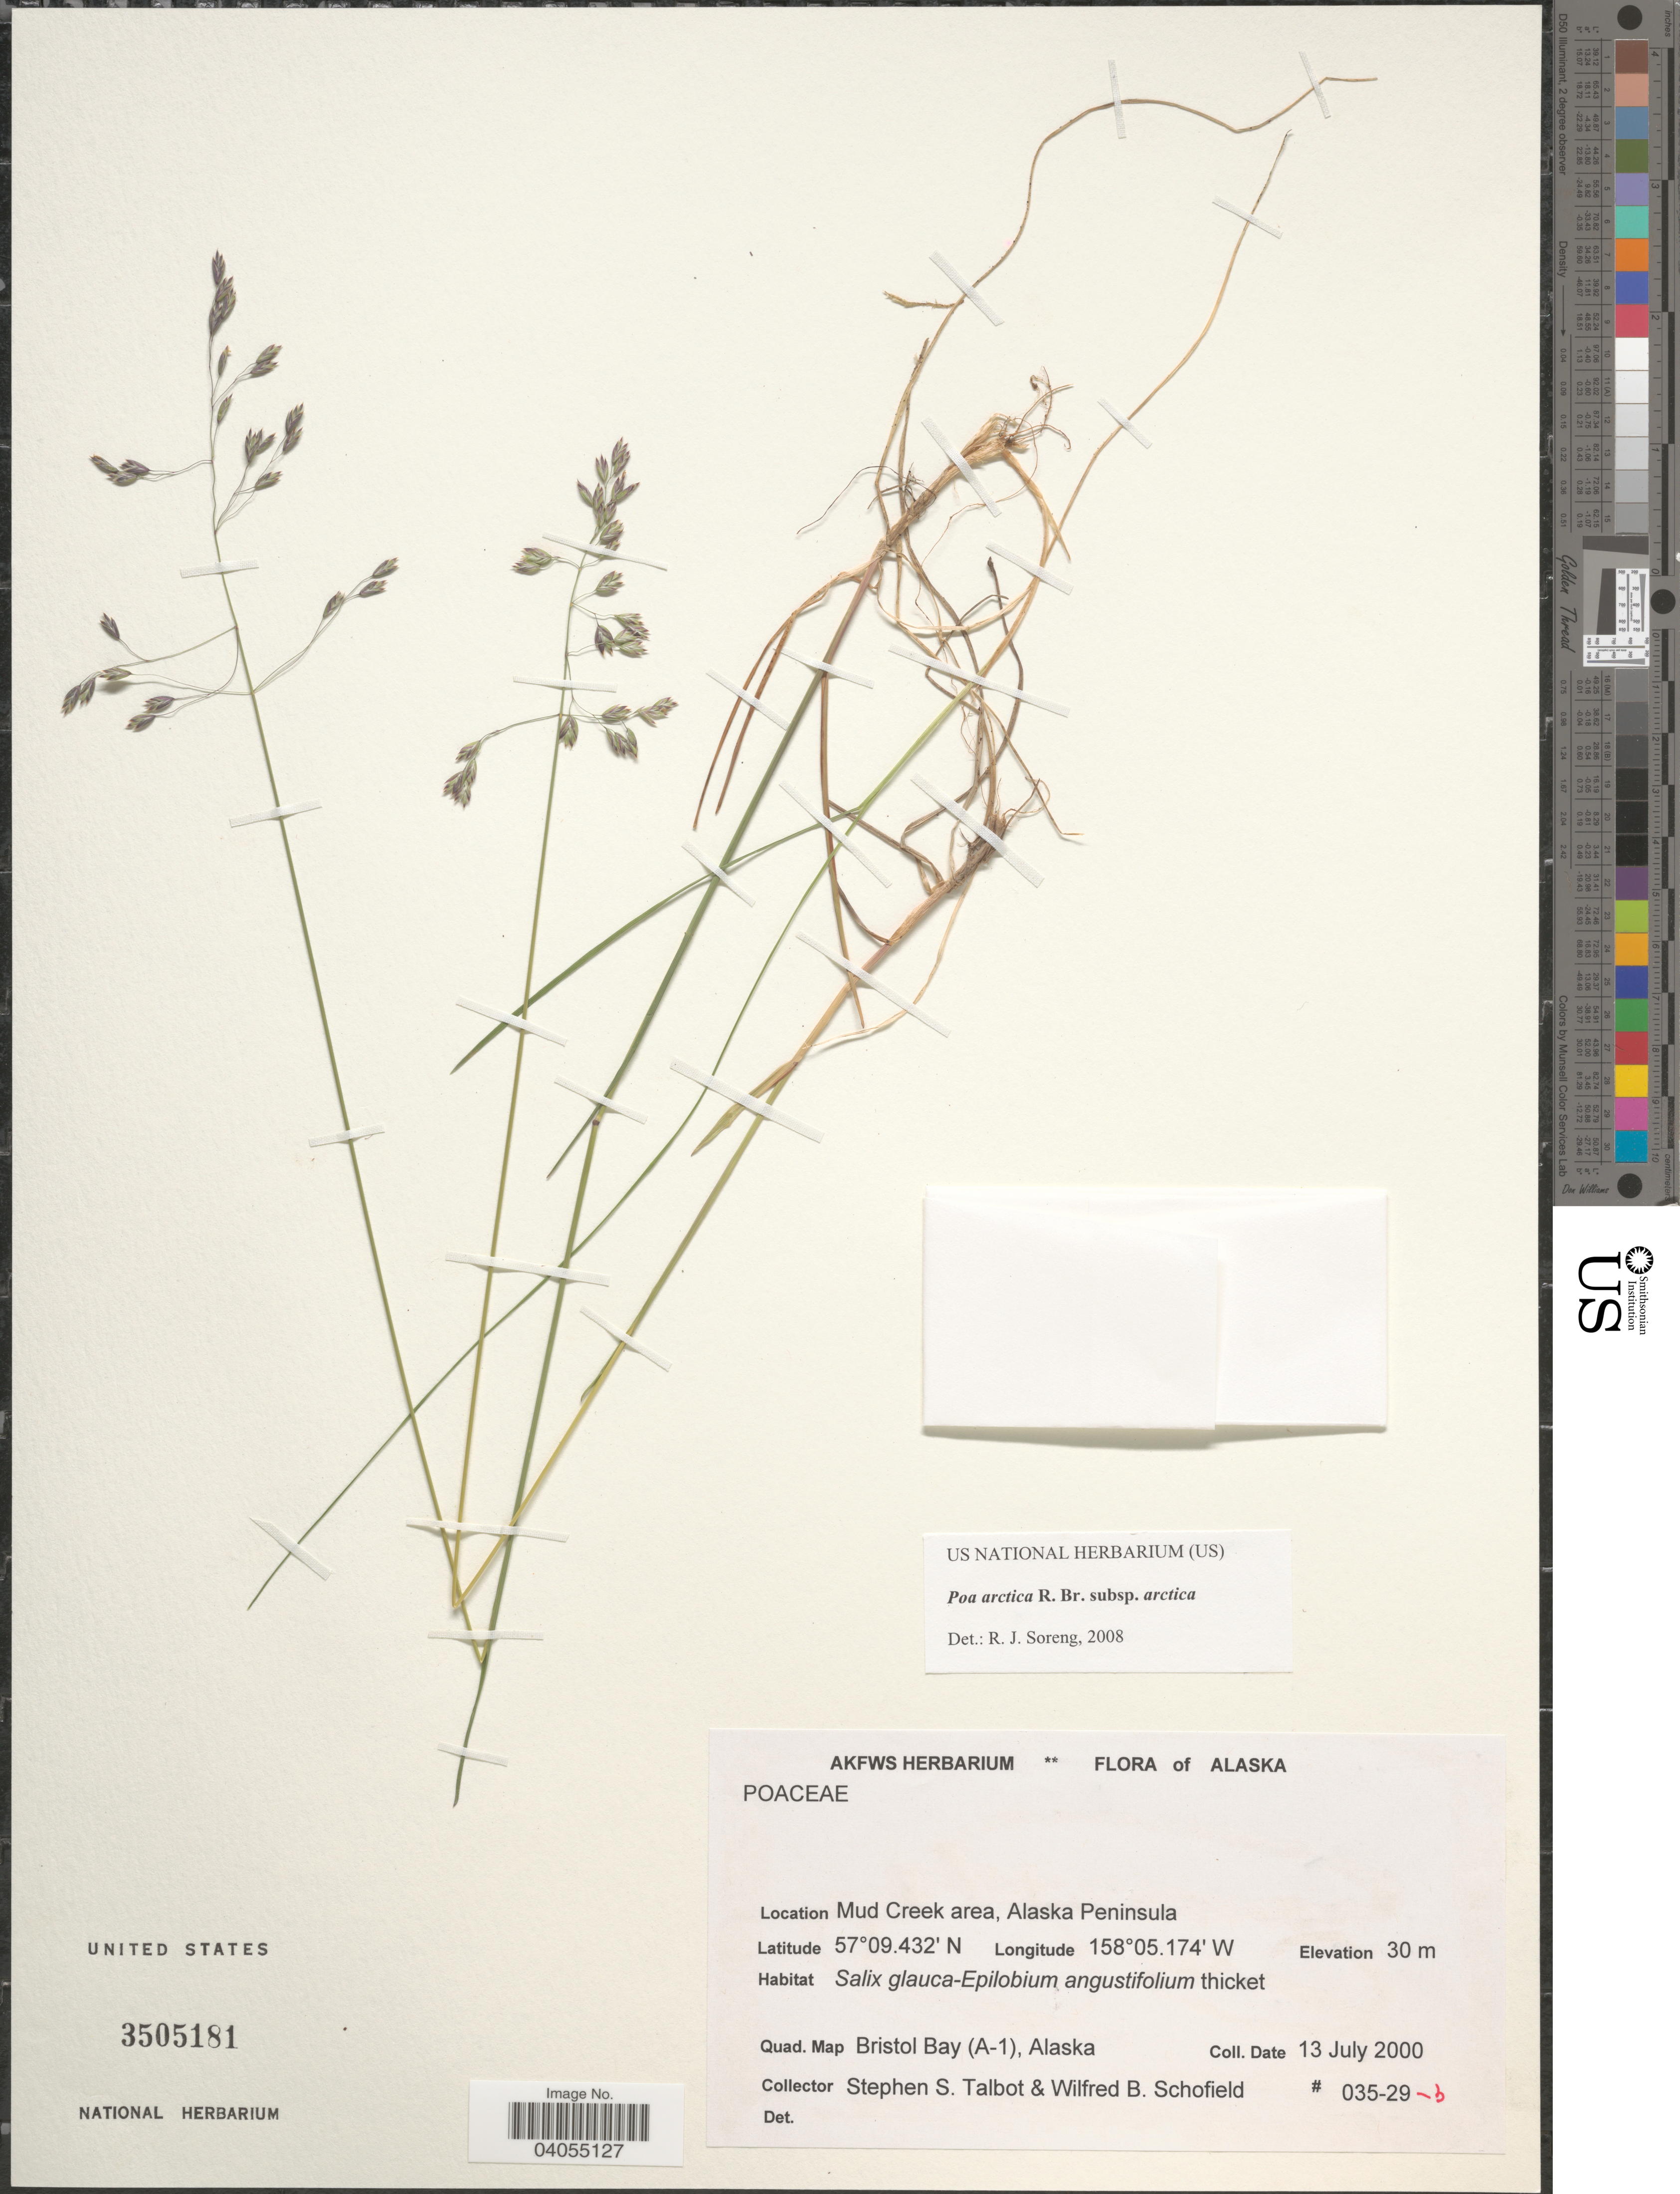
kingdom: Plantae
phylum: Tracheophyta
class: Liliopsida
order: Poales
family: Poaceae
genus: Poa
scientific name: Poa arctica subsp. arctica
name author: R. Br.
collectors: S. S. Talbot & W. Schofield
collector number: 035-29-b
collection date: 2000-07-13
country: United States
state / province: Alaska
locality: Mud Creek area, Alaska Peninsula. Quad. Map Bristol Bay (A-1).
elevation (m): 30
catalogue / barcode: US 3505181